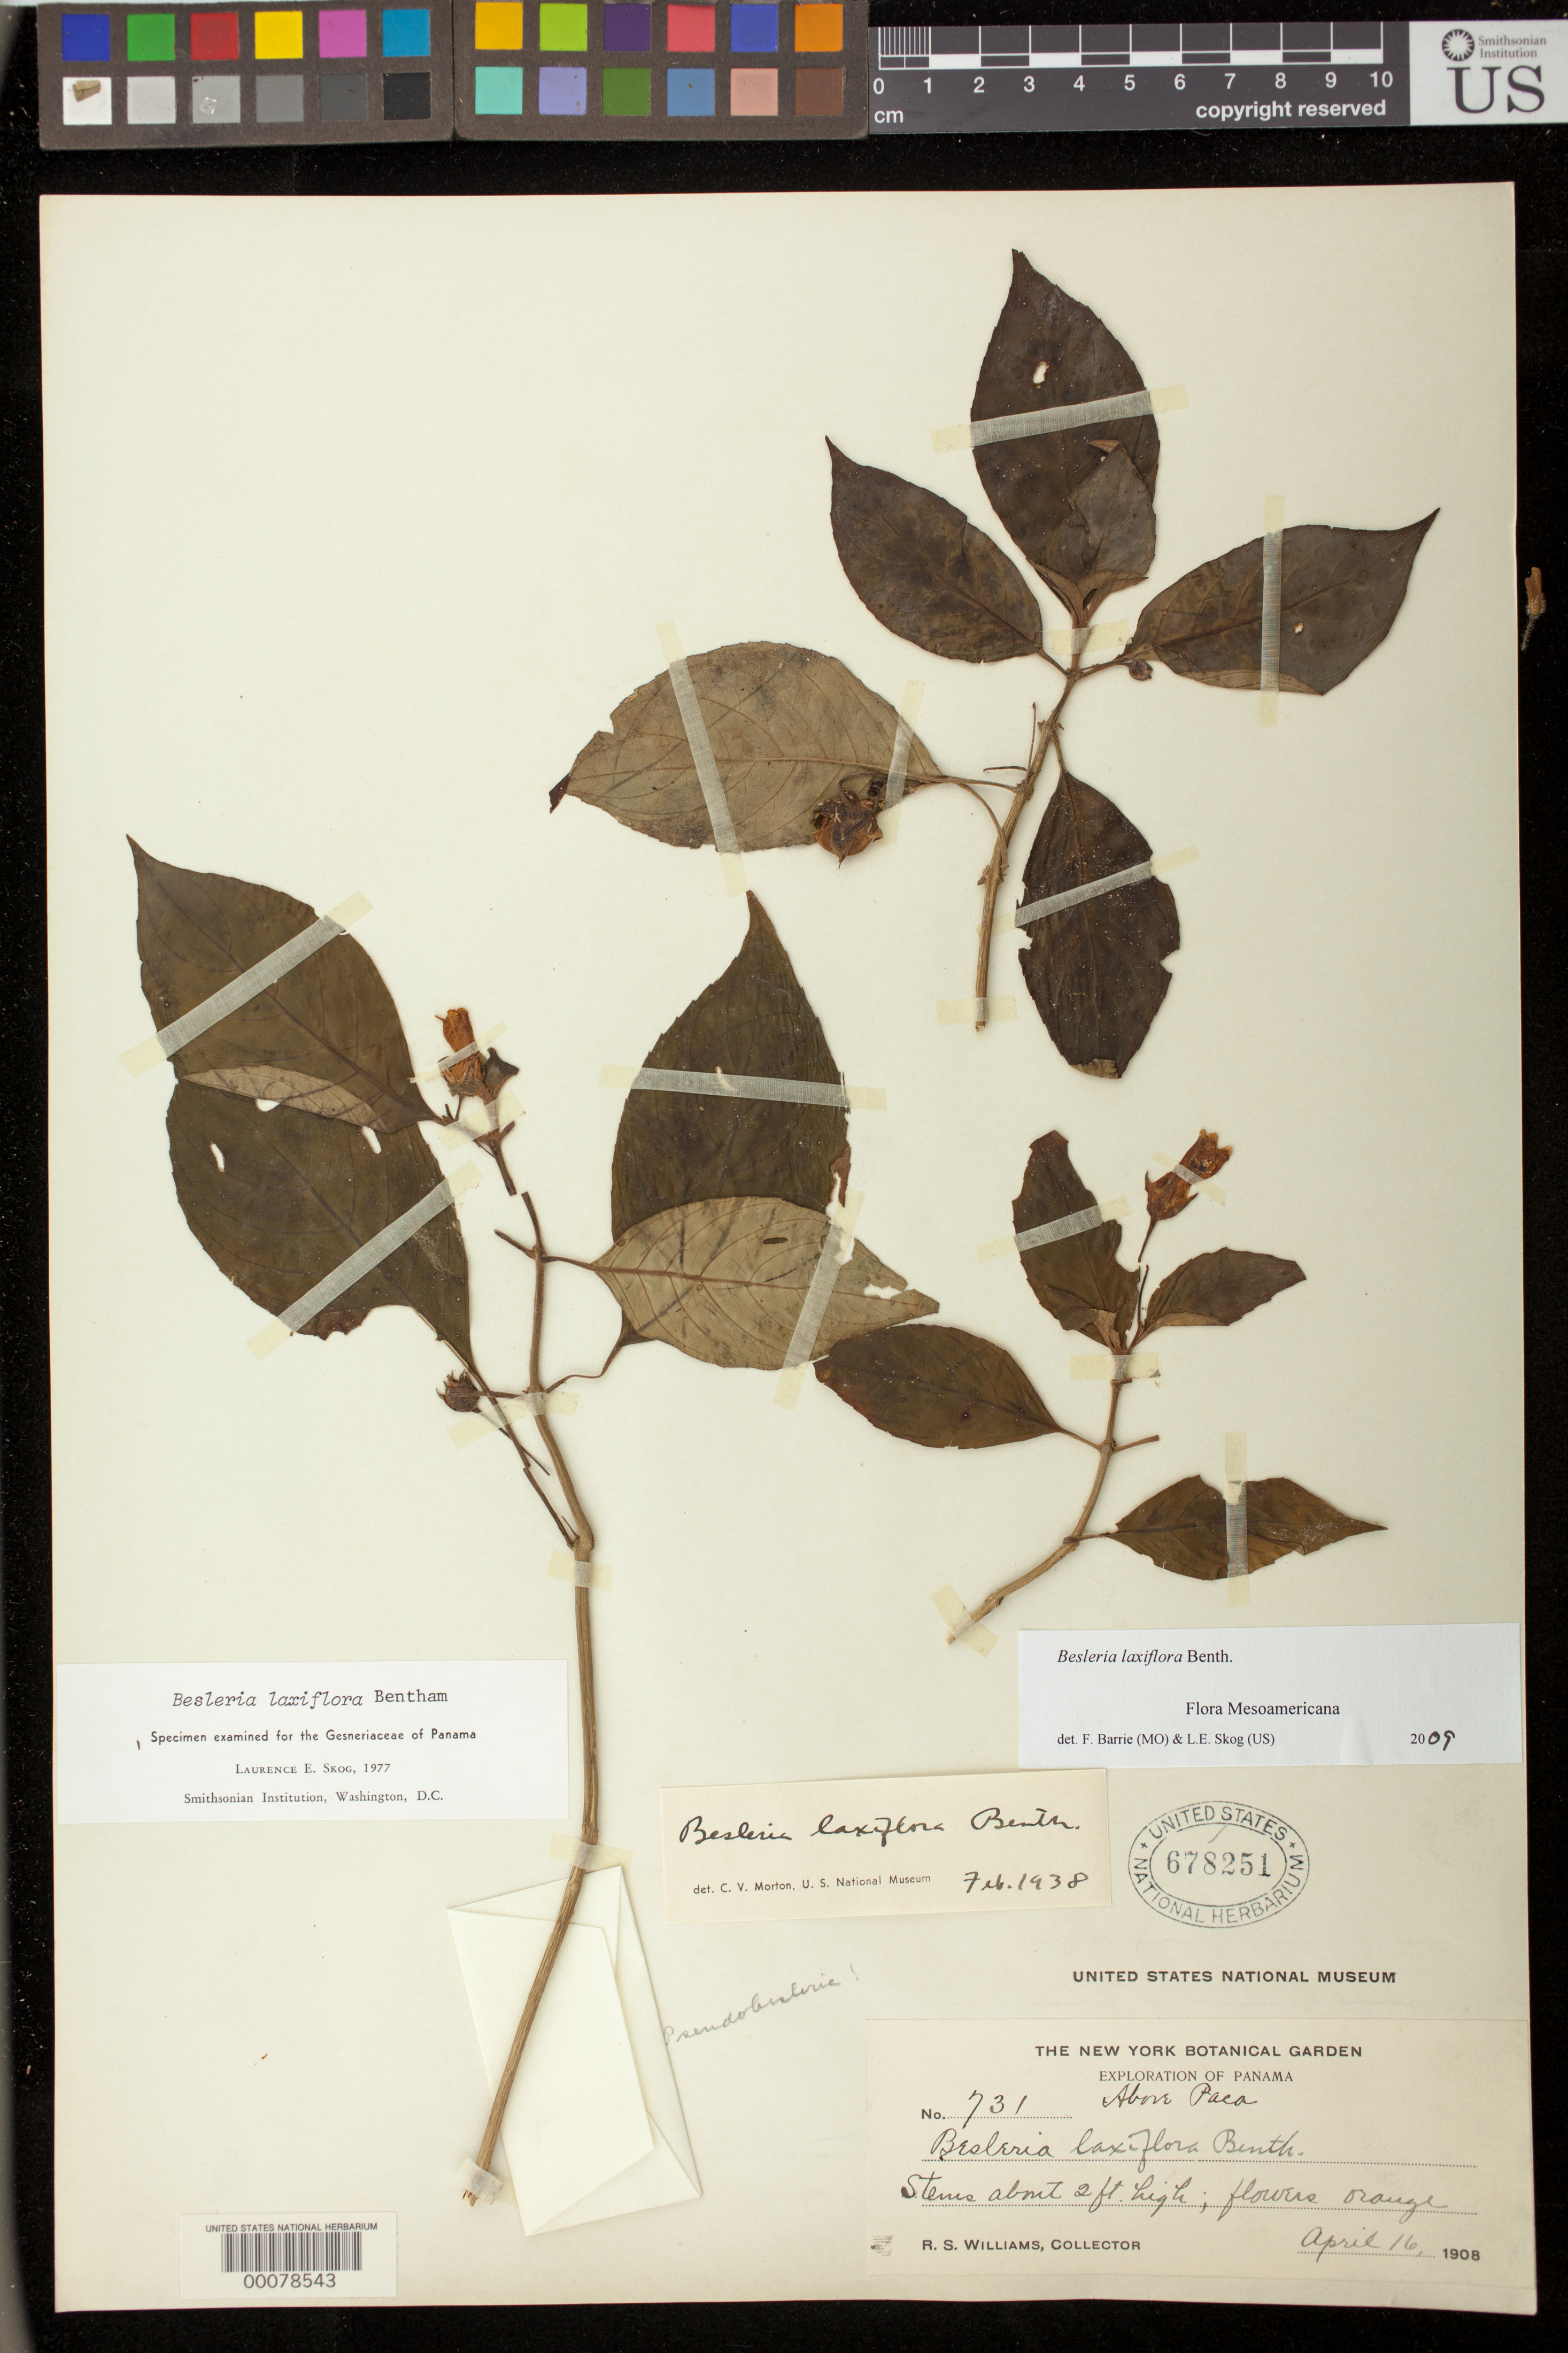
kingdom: Plantae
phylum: Tracheophyta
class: Magnoliopsida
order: Lamiales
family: Gesneriaceae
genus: Besleria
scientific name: Besleria laxiflora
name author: Benth.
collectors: R. S. Williams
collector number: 731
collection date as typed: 16 Apr 1908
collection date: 1908-04-16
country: Panama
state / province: Darién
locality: Above Paca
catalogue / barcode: US 678251